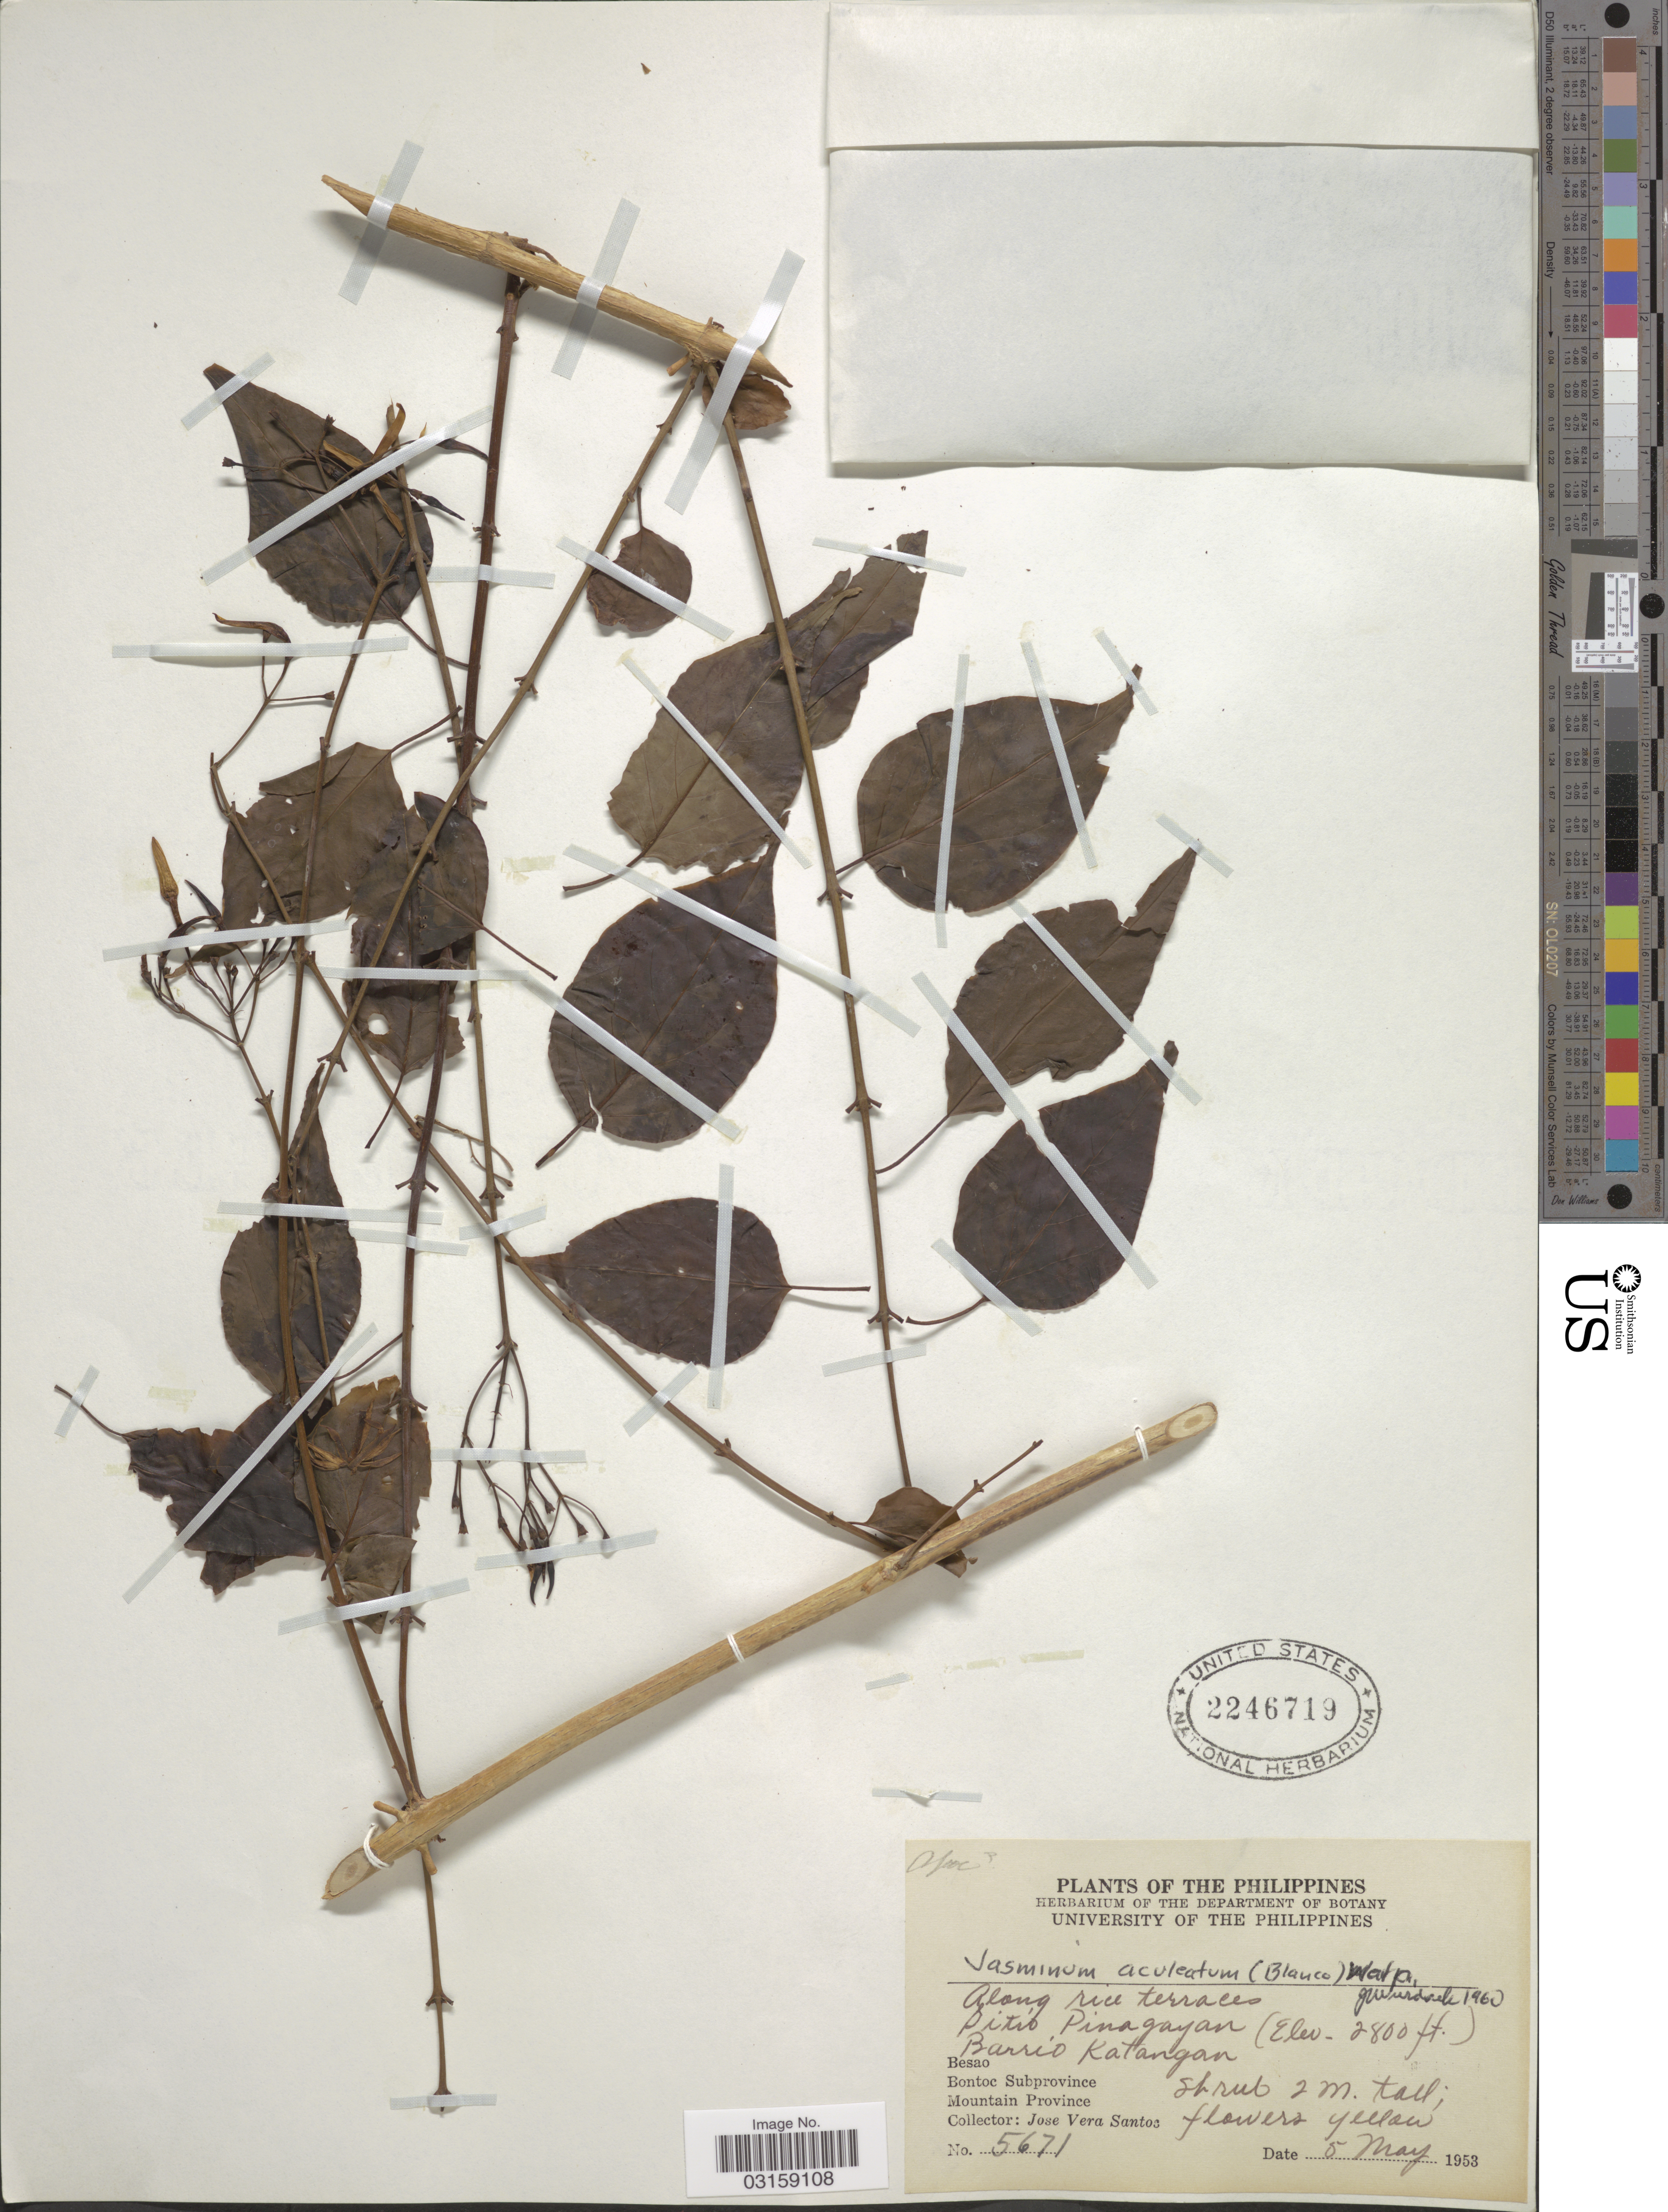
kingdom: Plantae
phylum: Tracheophyta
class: Magnoliopsida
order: Lamiales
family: Oleaceae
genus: Jasminum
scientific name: Jasminum aculeatum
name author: (Blanco) Walp. ex Hassk.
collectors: J. Santos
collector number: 5671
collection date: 1953-05-05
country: Philippines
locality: Along rice terraces. Sitio Pinagayan. Barrio Katangan. Besao. Bontoc Subprovince. Mountain Province.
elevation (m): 853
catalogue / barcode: US 2246719